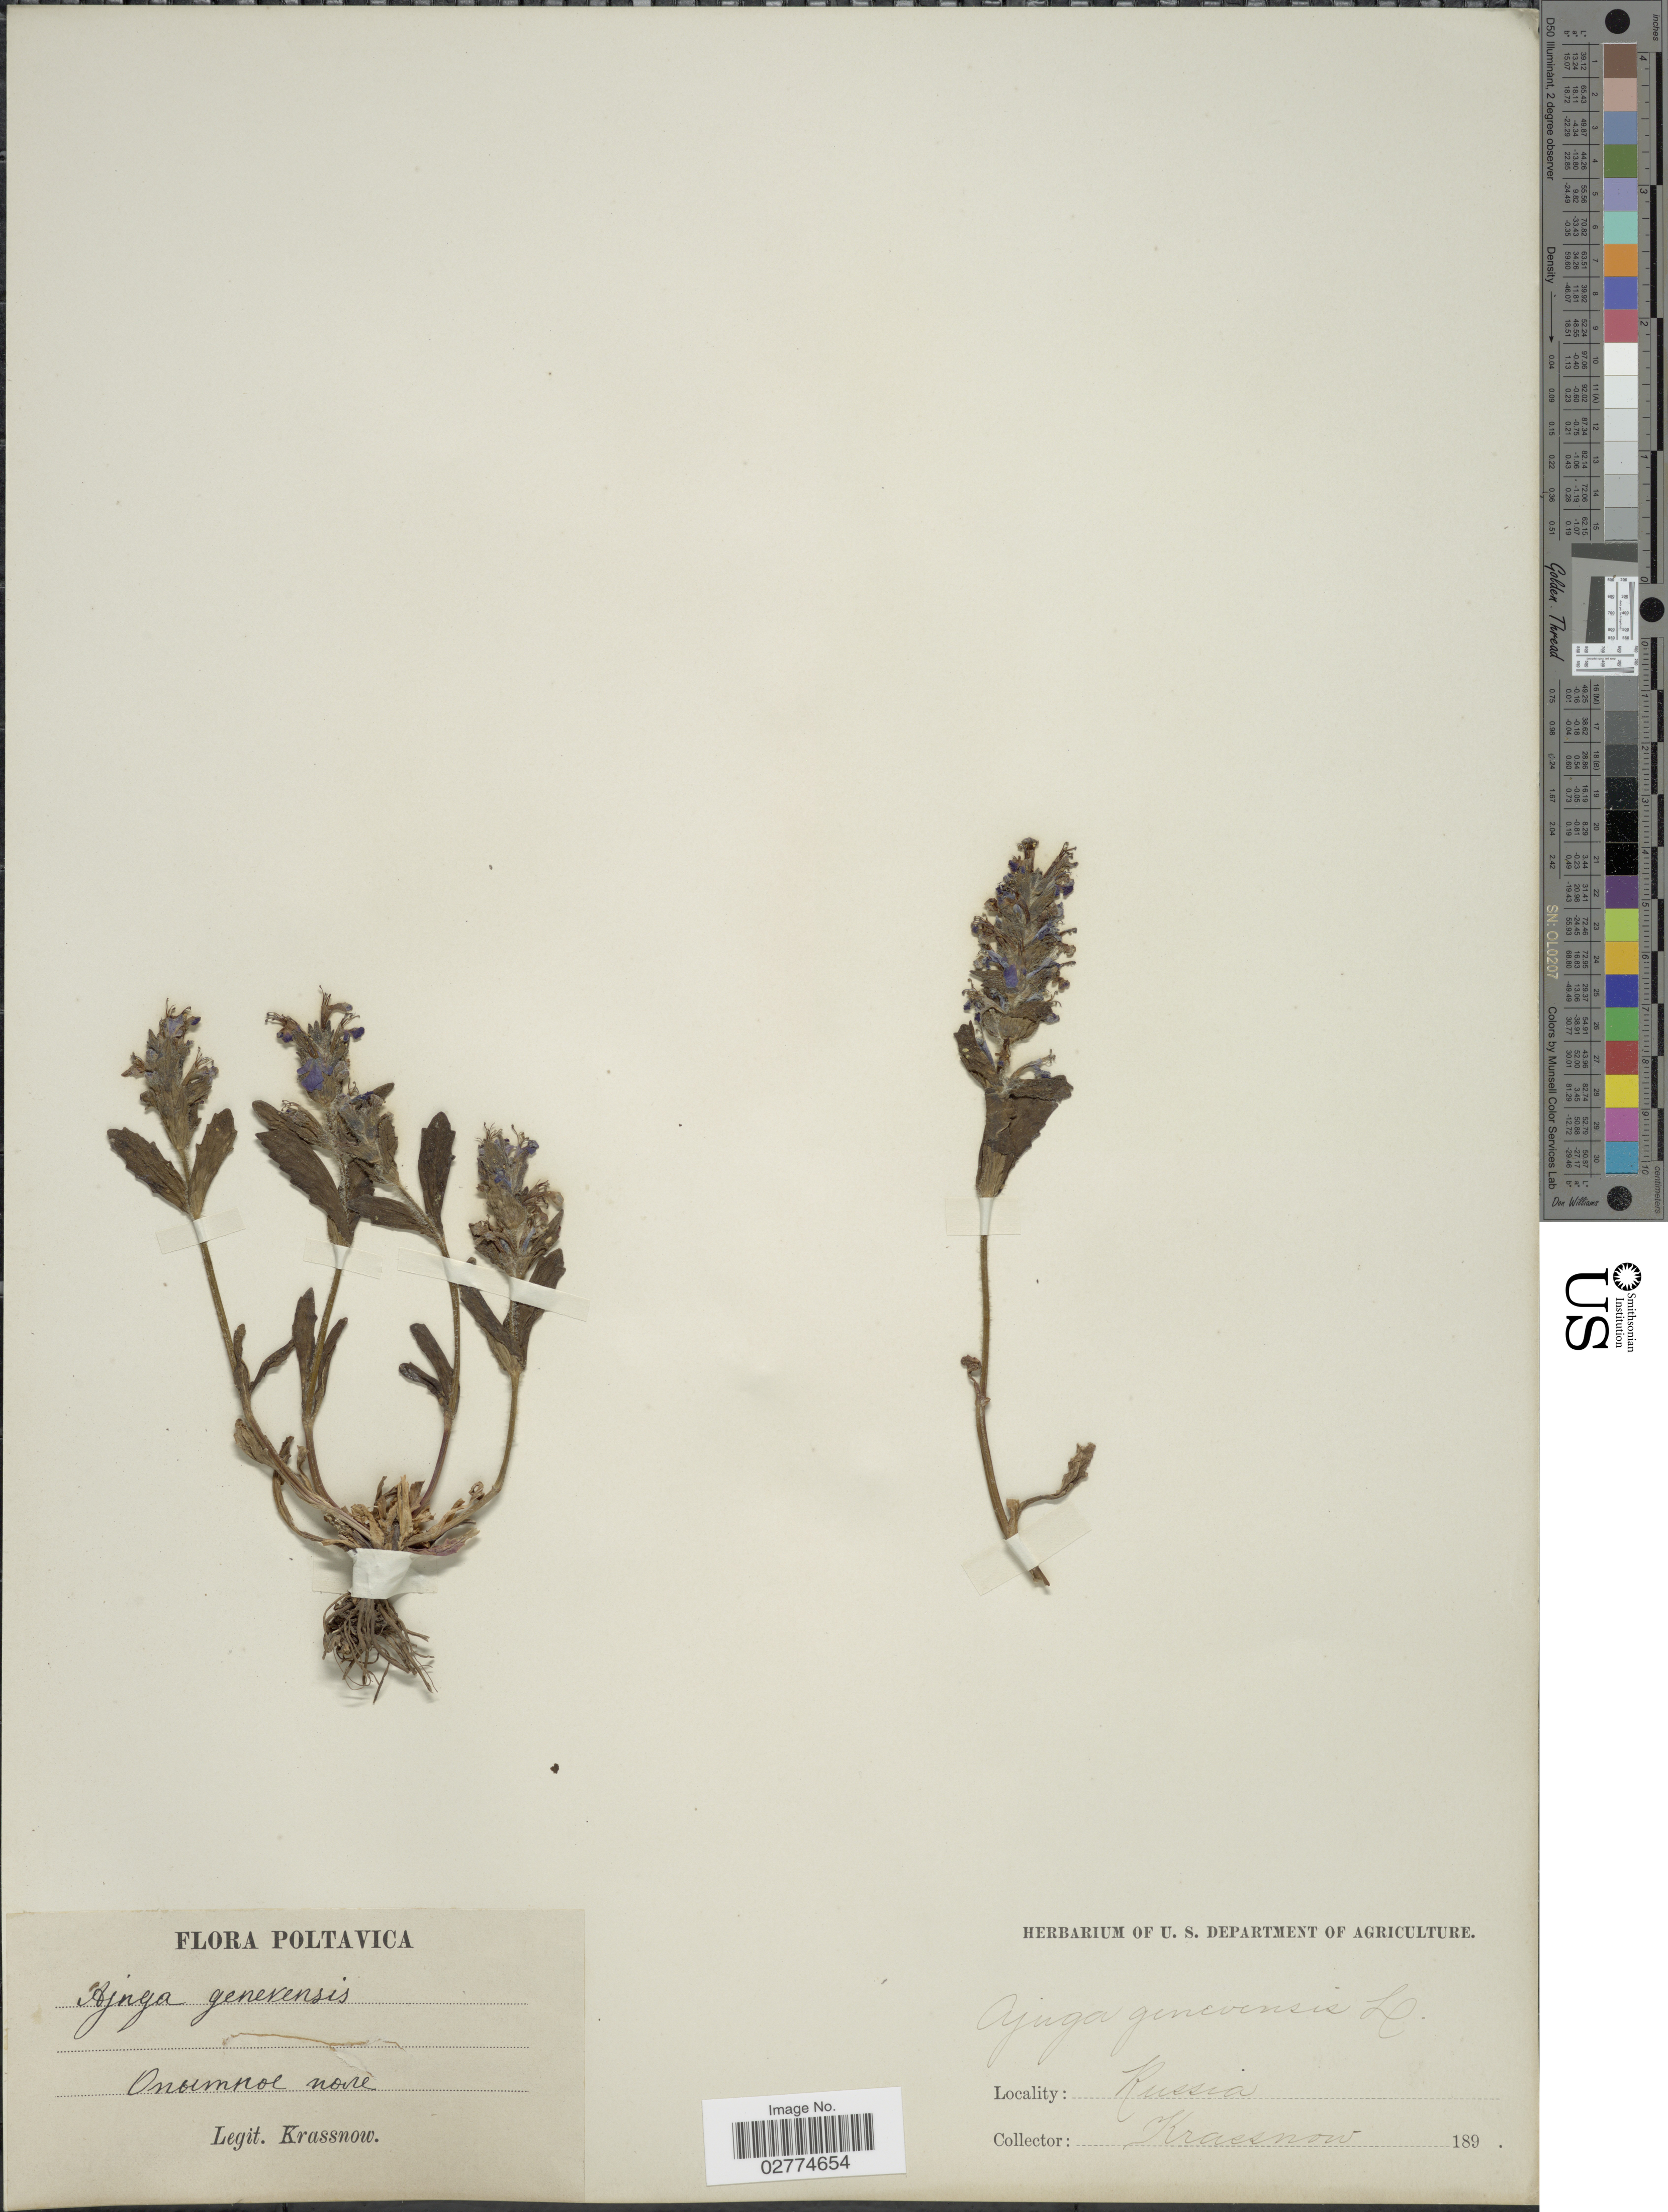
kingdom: Plantae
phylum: Tracheophyta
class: Magnoliopsida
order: Lamiales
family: Lamiaceae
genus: Ajuga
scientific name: Ajuga genevensis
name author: L.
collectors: -. Krassnow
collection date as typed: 189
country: Ukraine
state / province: Poltava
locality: Poltavica.